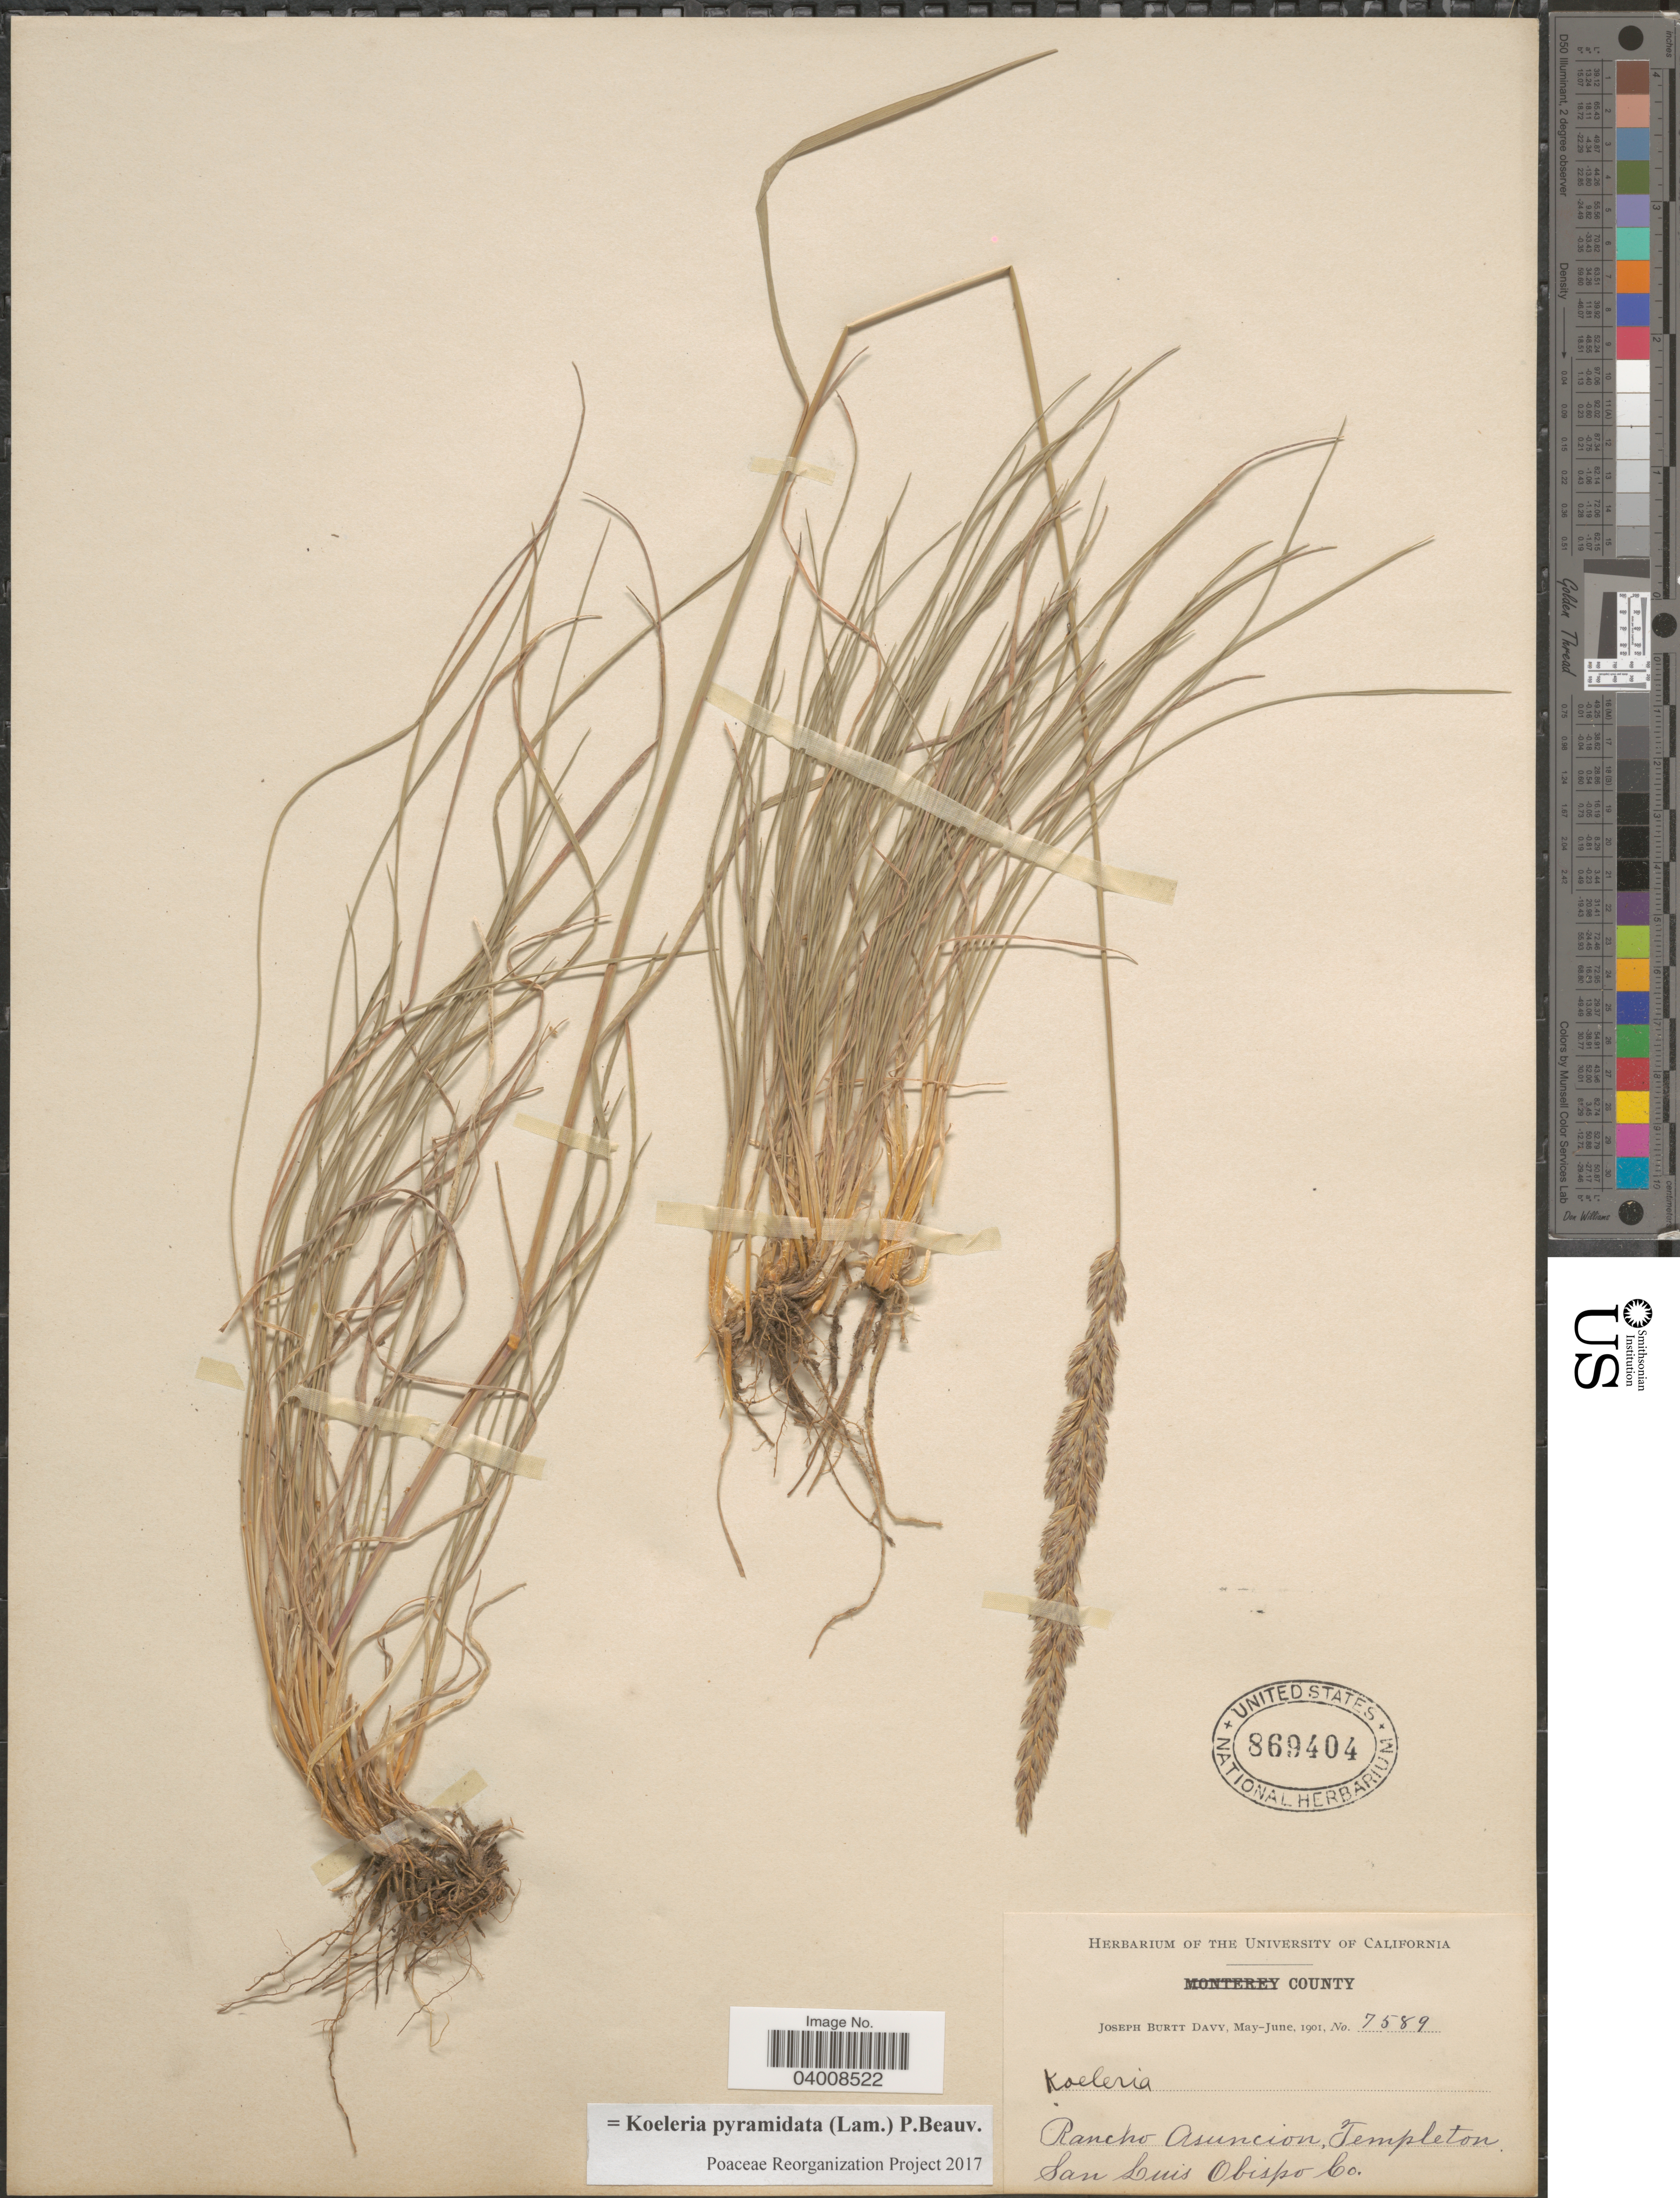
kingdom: Plantae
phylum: Tracheophyta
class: Liliopsida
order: Poales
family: Poaceae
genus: Koeleria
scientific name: Koeleria pyramidata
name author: (Lam.) P. Beauv.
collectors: J. Burtt Davy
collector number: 7589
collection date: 1901-05/1901-06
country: United States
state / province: California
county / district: San Luis Obispo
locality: Rancho Asuncion, Templeton. San Luis Obispo Co.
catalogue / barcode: US 869404